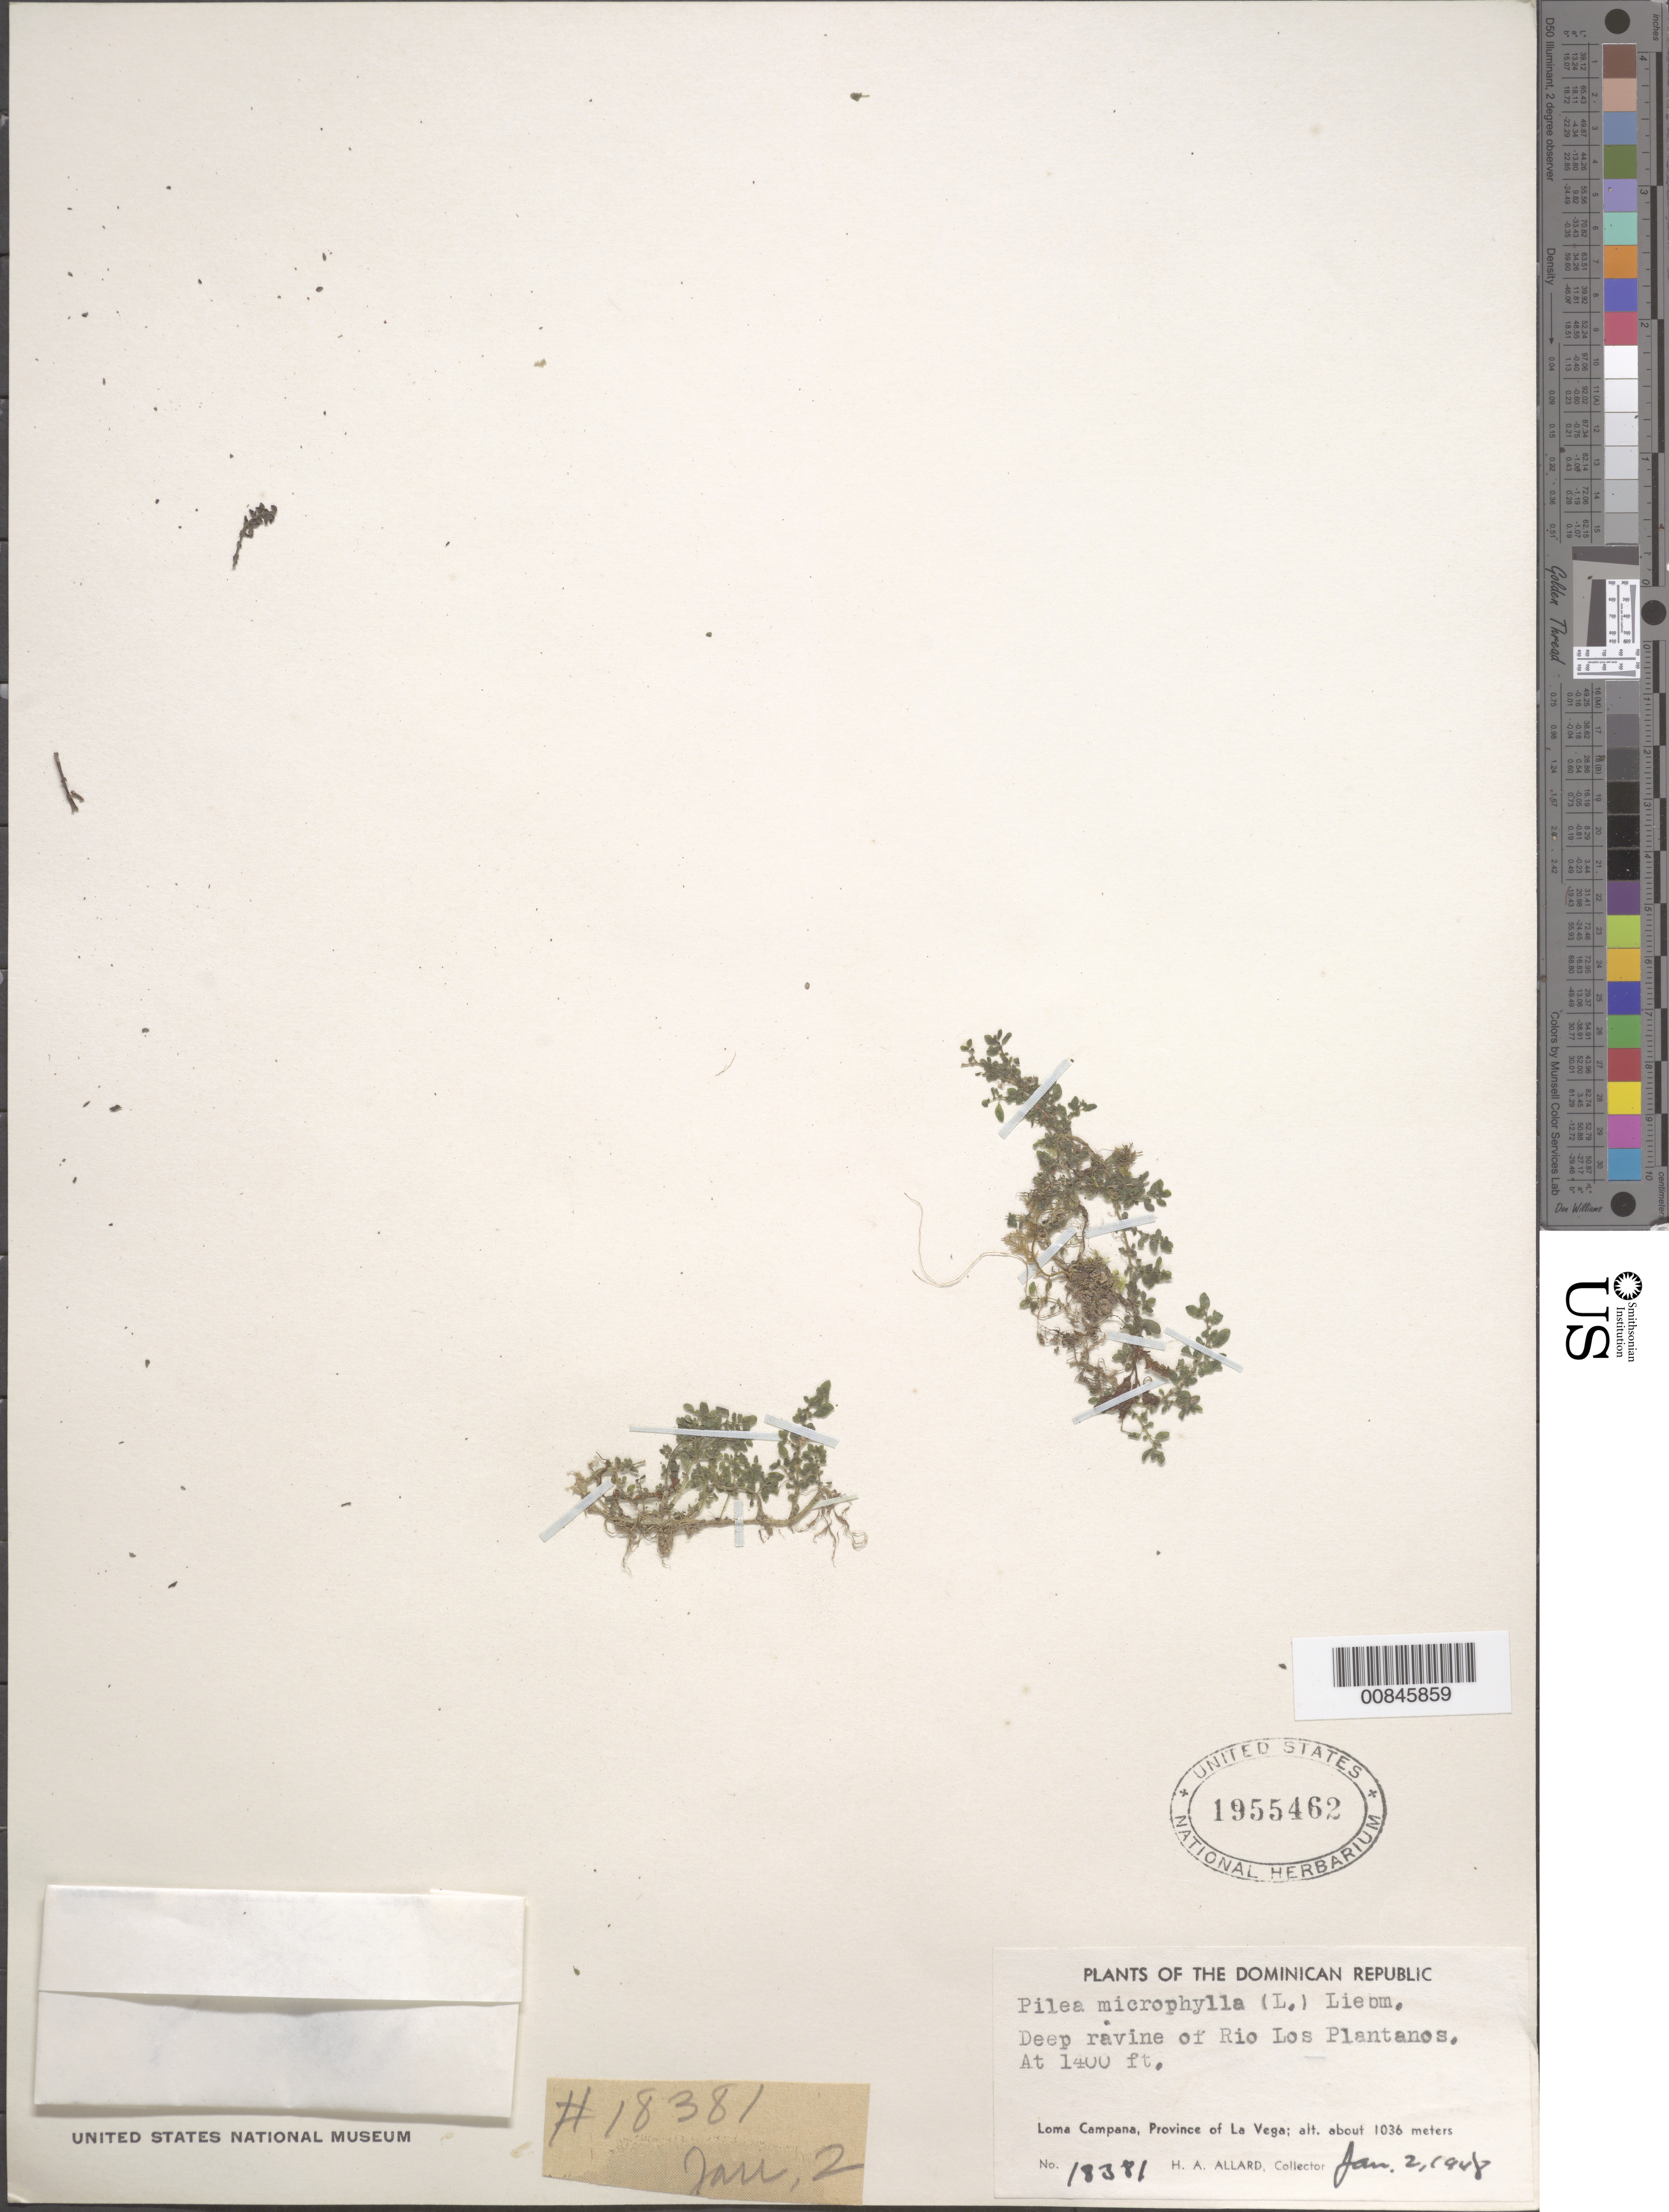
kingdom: Plantae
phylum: Tracheophyta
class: Magnoliopsida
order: Rosales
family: Urticaceae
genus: Pilea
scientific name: Pilea microphylla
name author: (L.) Liebm.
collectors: H. A. Allard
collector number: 18381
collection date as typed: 02 Jan 1948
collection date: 1948-01-02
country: Dominican Republic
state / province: La Vega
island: Hispaniola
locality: Deep ravine of Río Los Plantanos. Loma Campana.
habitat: Deep ravine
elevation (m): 427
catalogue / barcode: US 1955462